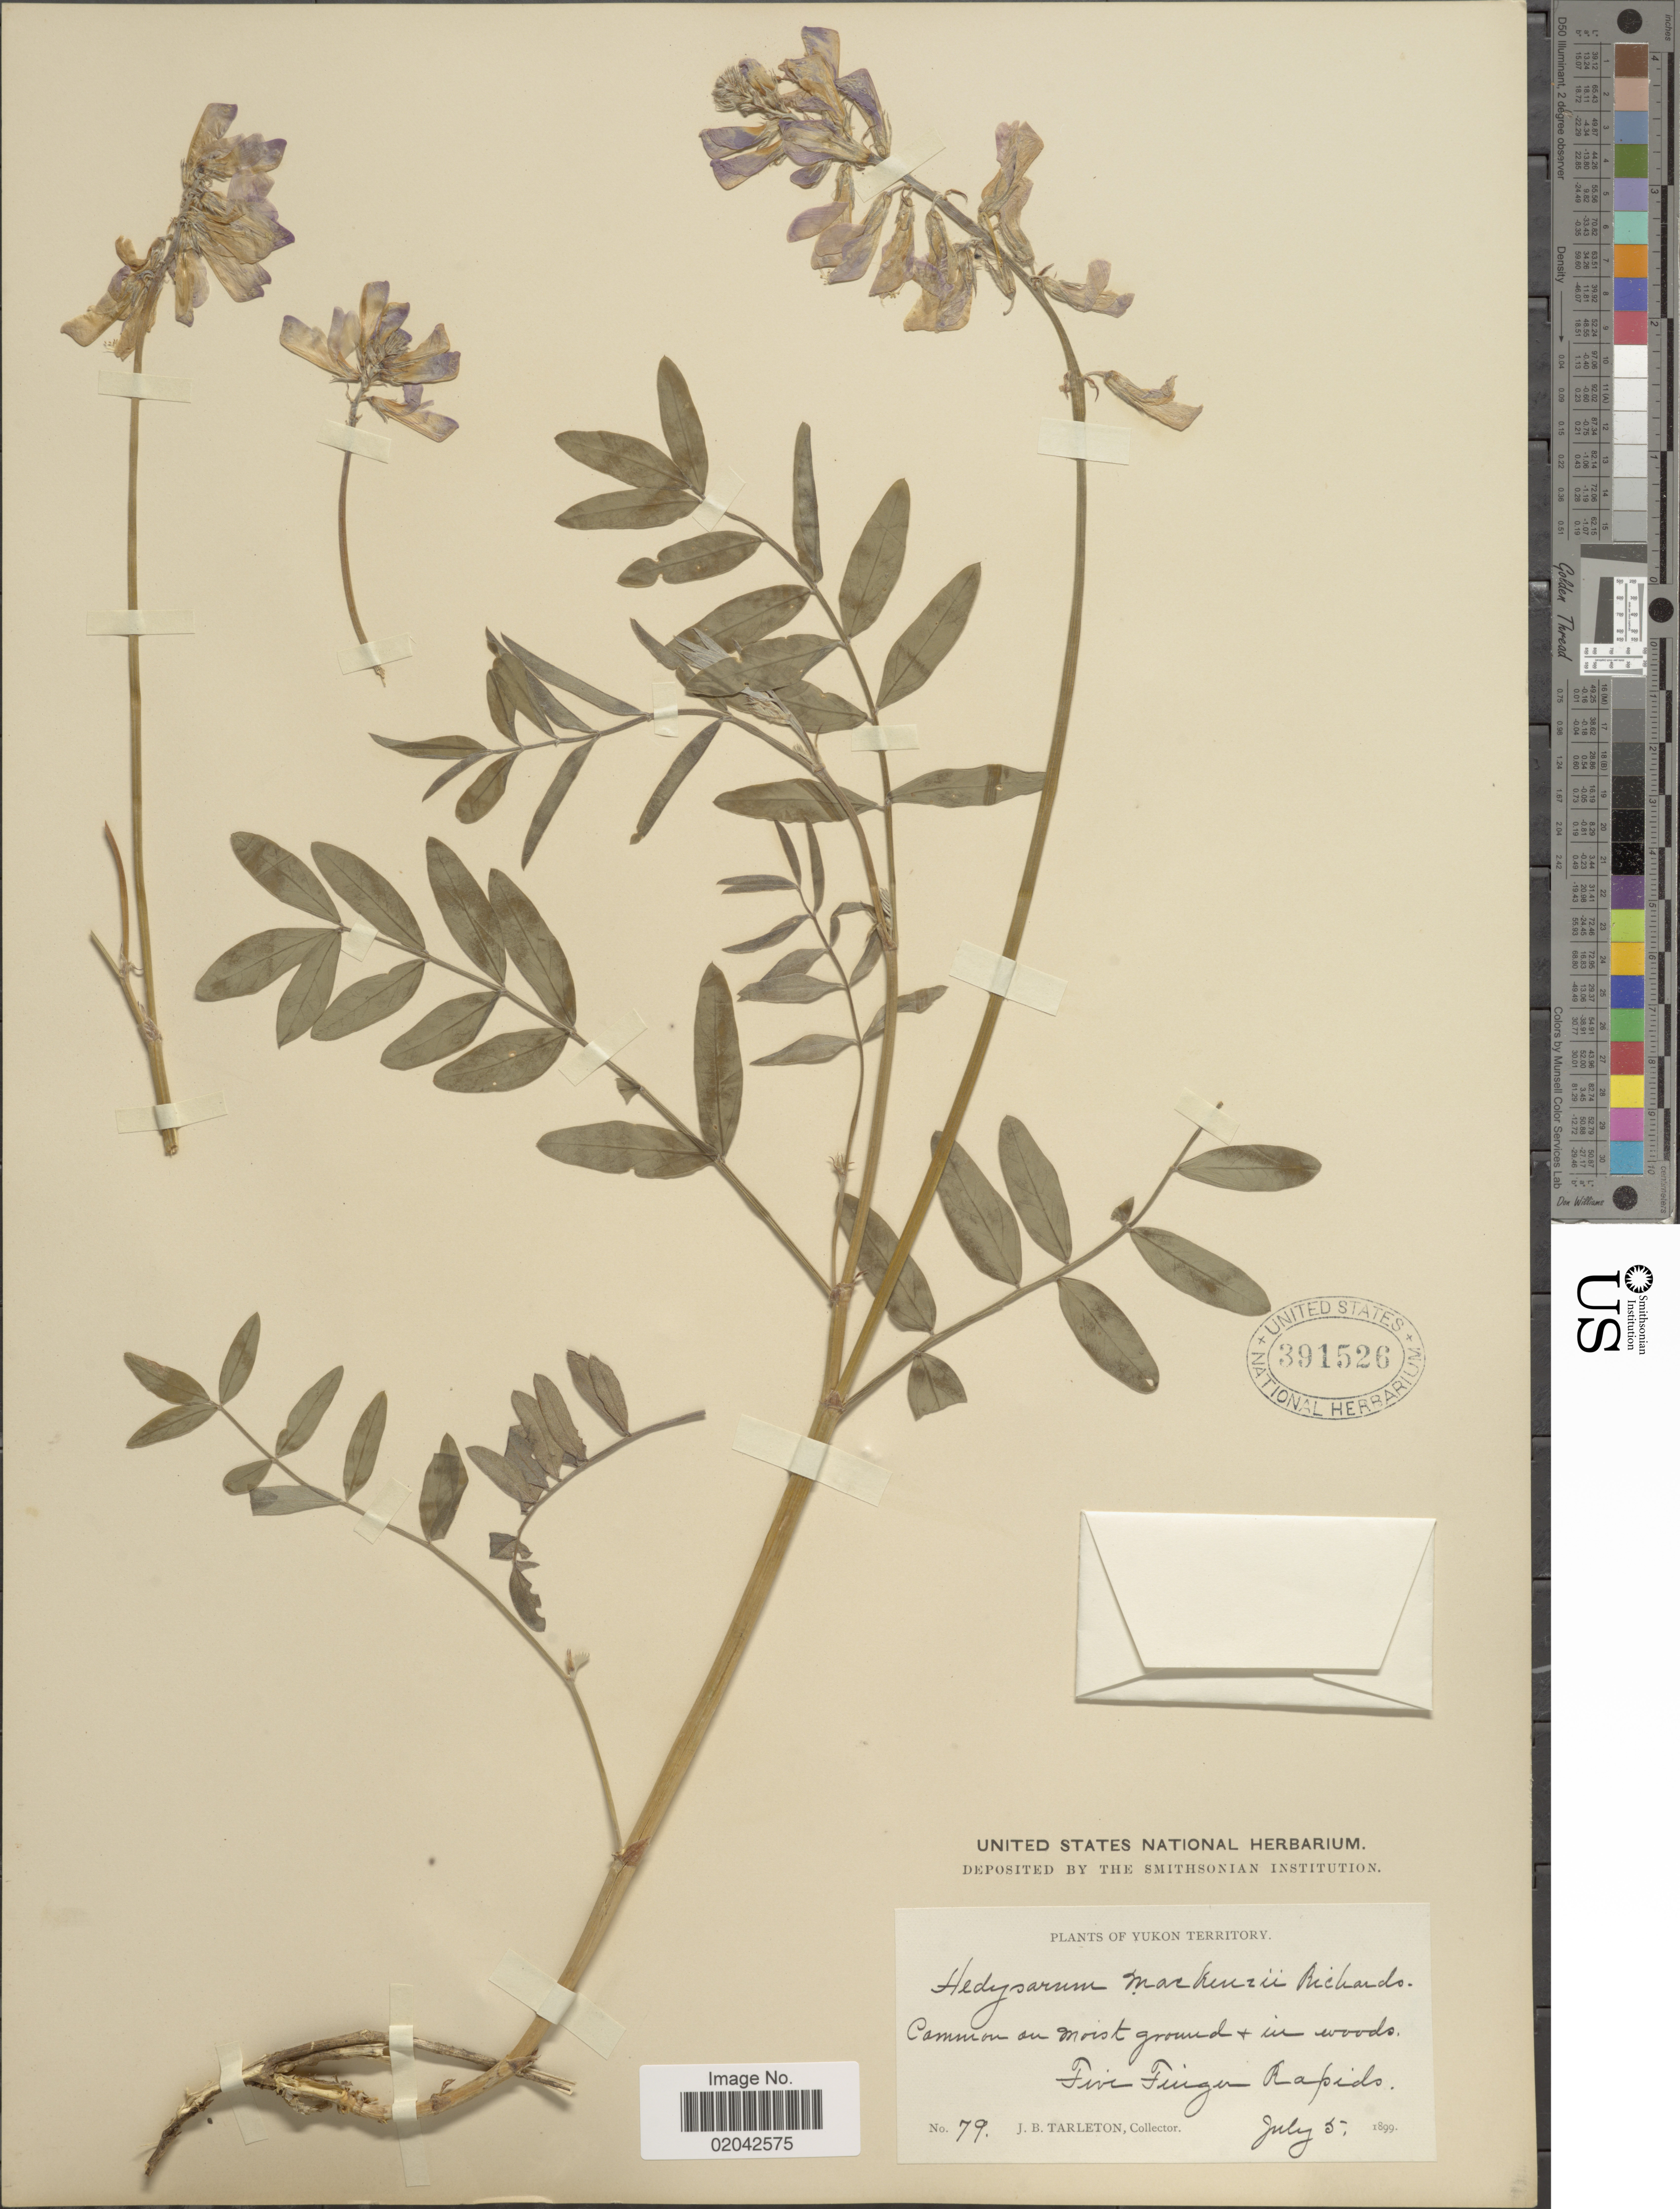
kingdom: Plantae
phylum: Tracheophyta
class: Magnoliopsida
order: Fabales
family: Fabaceae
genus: Hedysarum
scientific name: Hedysarum mackenziei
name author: Richardson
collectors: J. Tarleton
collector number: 79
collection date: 1899-07-05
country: Canada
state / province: Yukon Territory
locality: Five Finger Rapids.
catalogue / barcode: US 391526